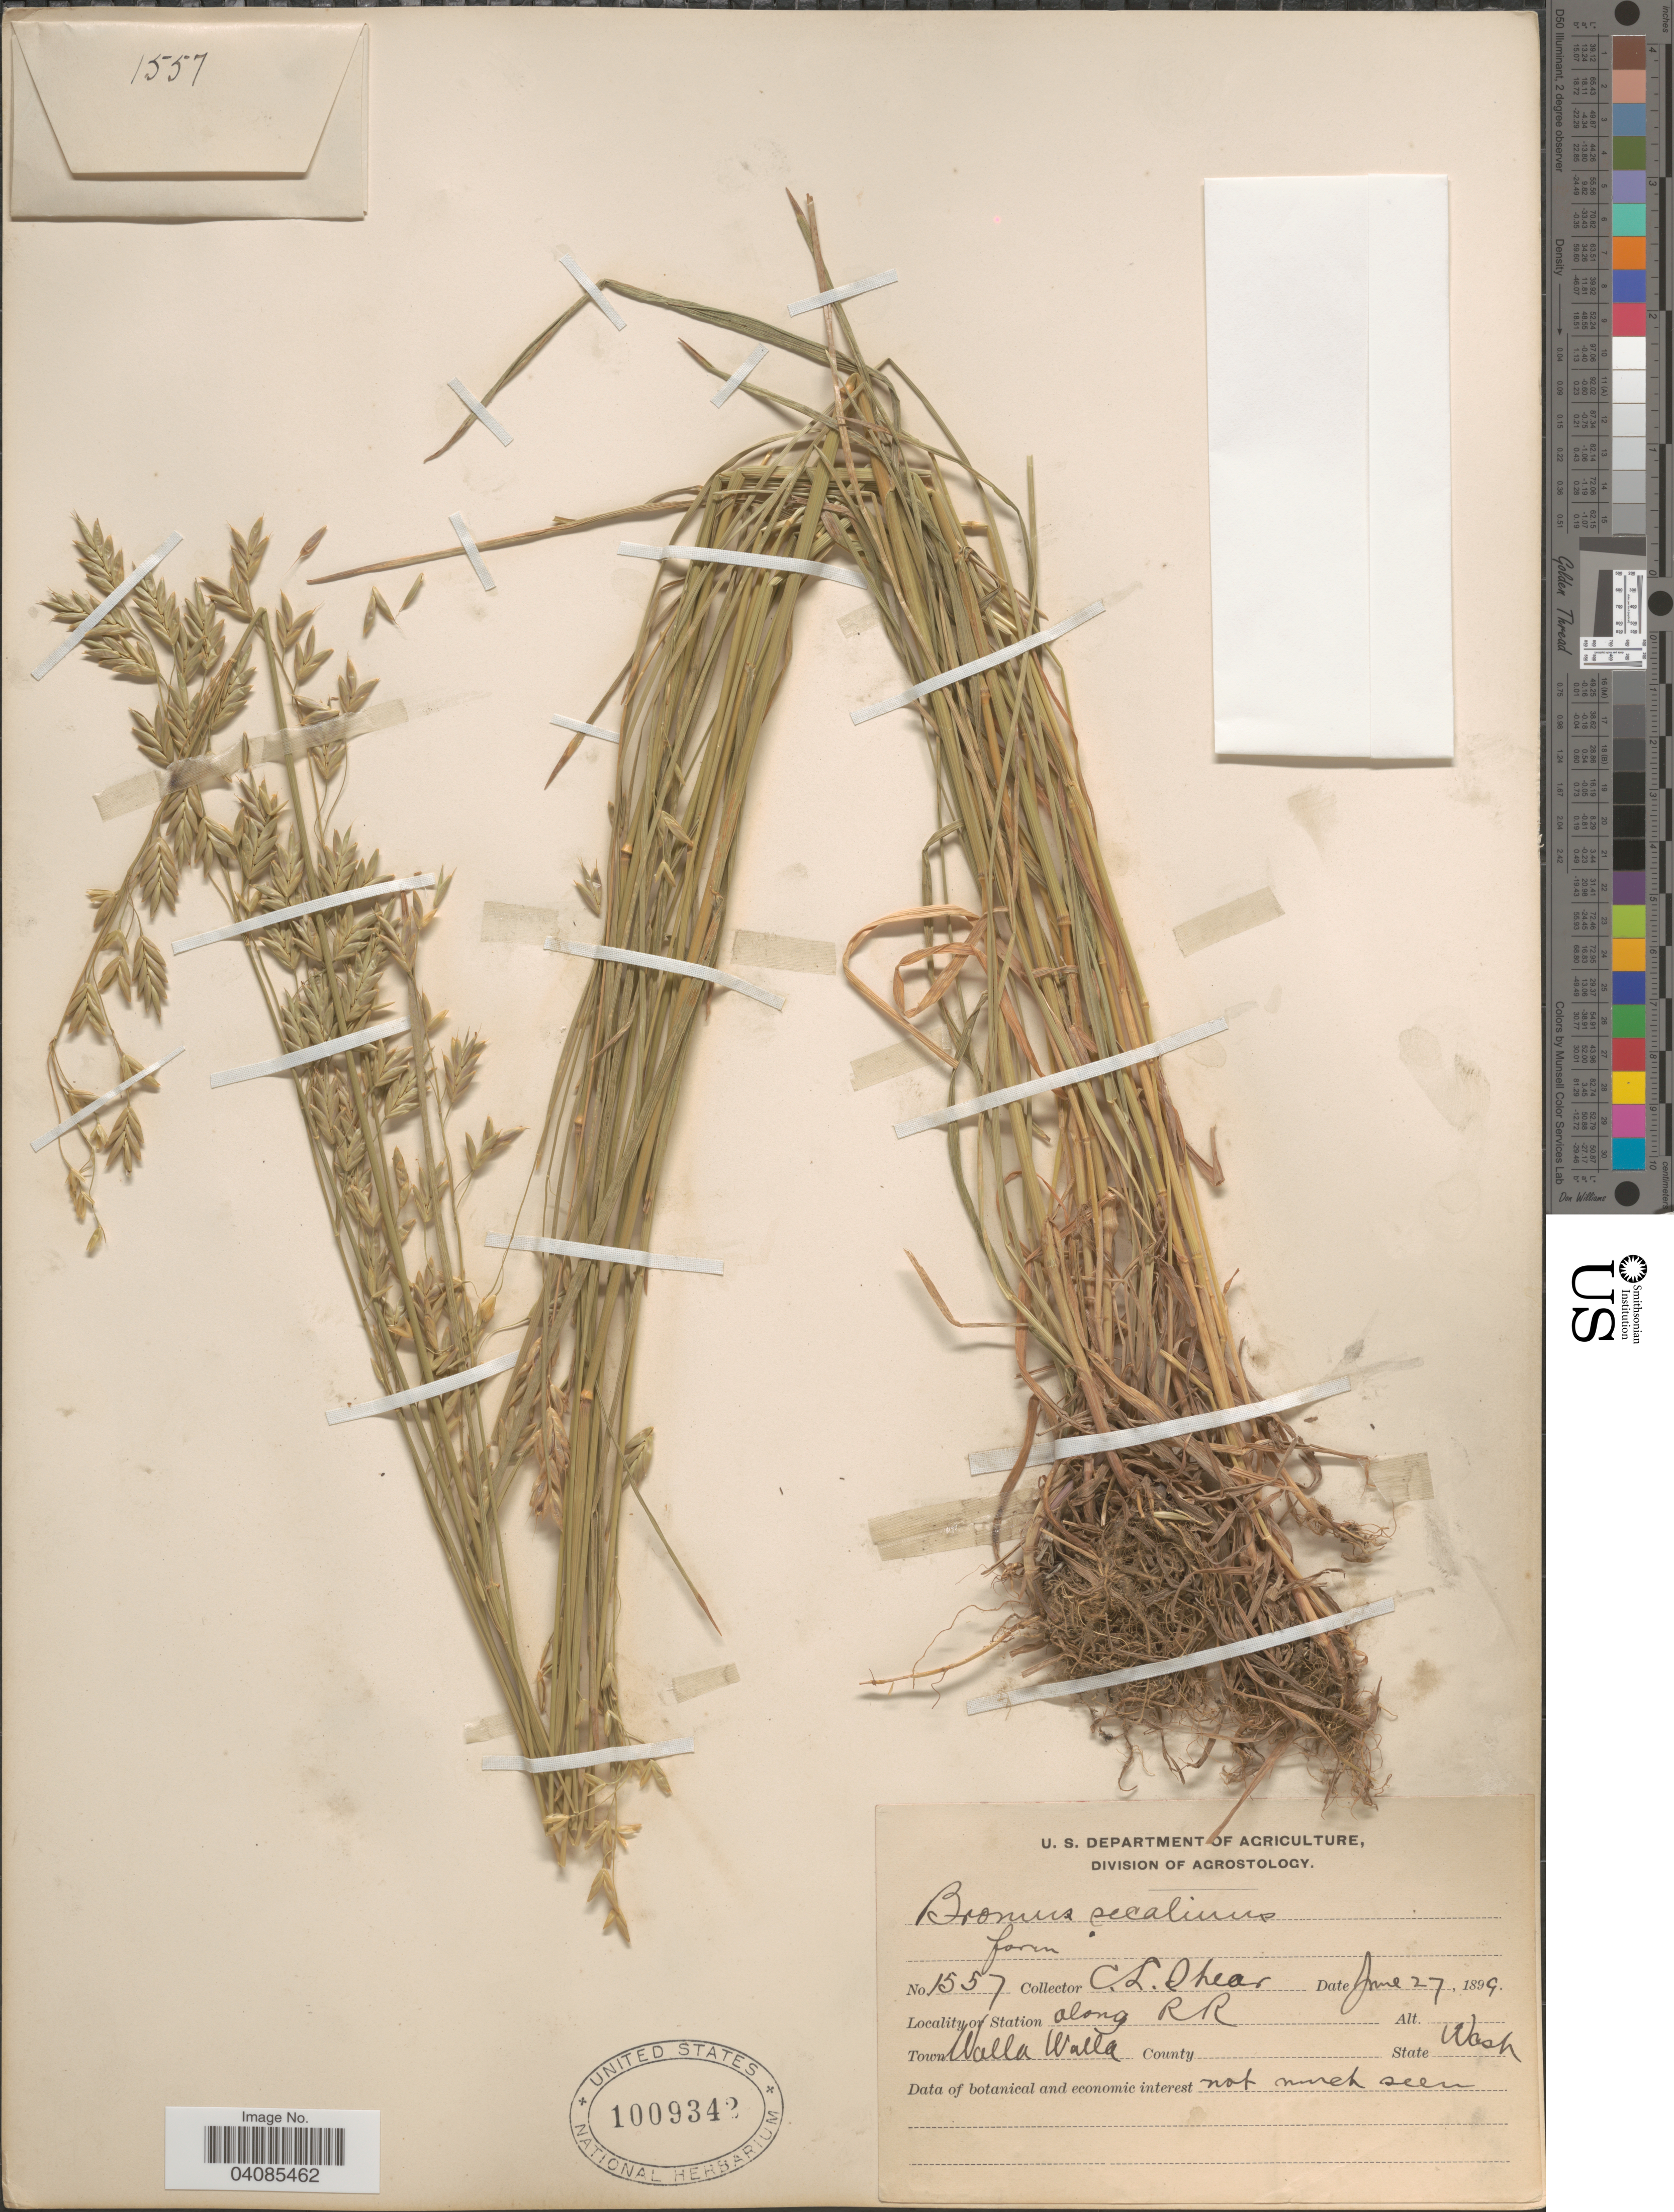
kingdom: Plantae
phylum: Tracheophyta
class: Liliopsida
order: Poales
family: Poaceae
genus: Bromus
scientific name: Bromus secalinus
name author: L.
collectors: C. L. Shear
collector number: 1557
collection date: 1899-06-27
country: United States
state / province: Washington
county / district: Walla Walla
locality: Along RR. Town Walla Walla.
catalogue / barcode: US 1009342